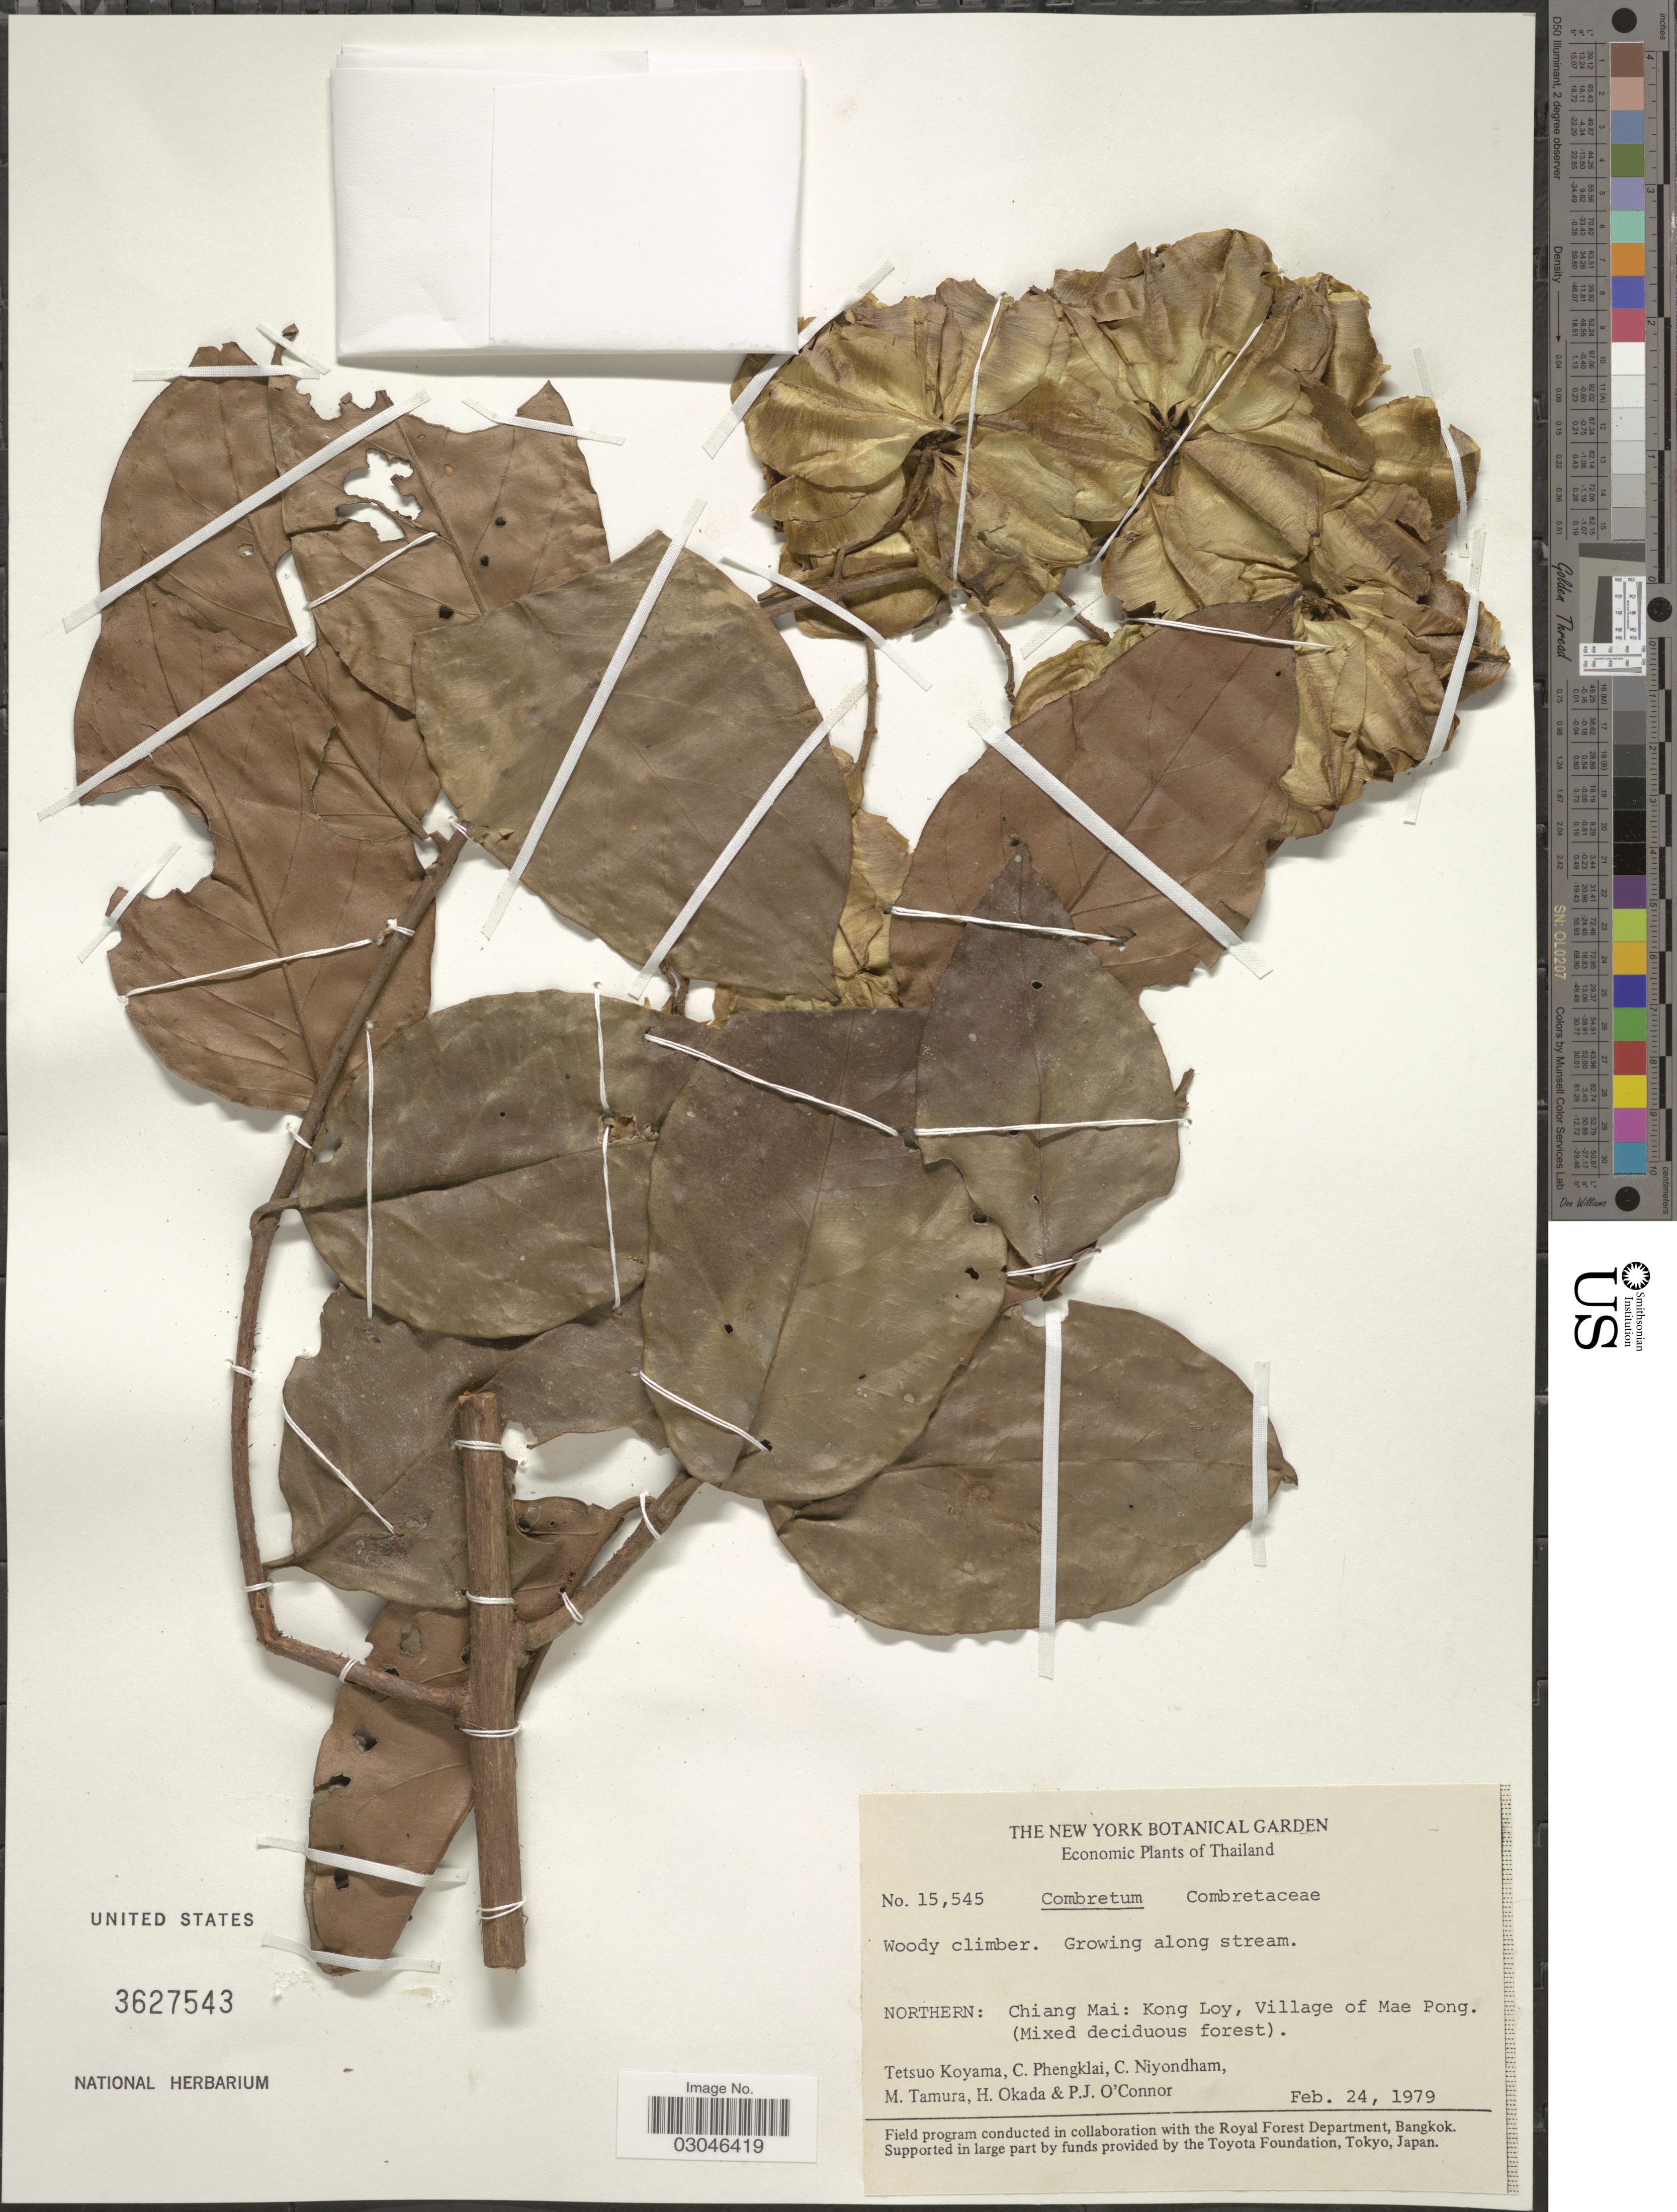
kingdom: Plantae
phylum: Tracheophyta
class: Magnoliopsida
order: Myrtales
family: Combretaceae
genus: Combretum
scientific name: Combretum sp.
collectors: T. Koyama, C. Phengklai, C. Niyondham, M. Tamura & et al.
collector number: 15545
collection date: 1979-02-24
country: Thailand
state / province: Chiang Mai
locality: Northern: Kong Loy, Village of Mae Pong.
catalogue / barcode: US 3627543